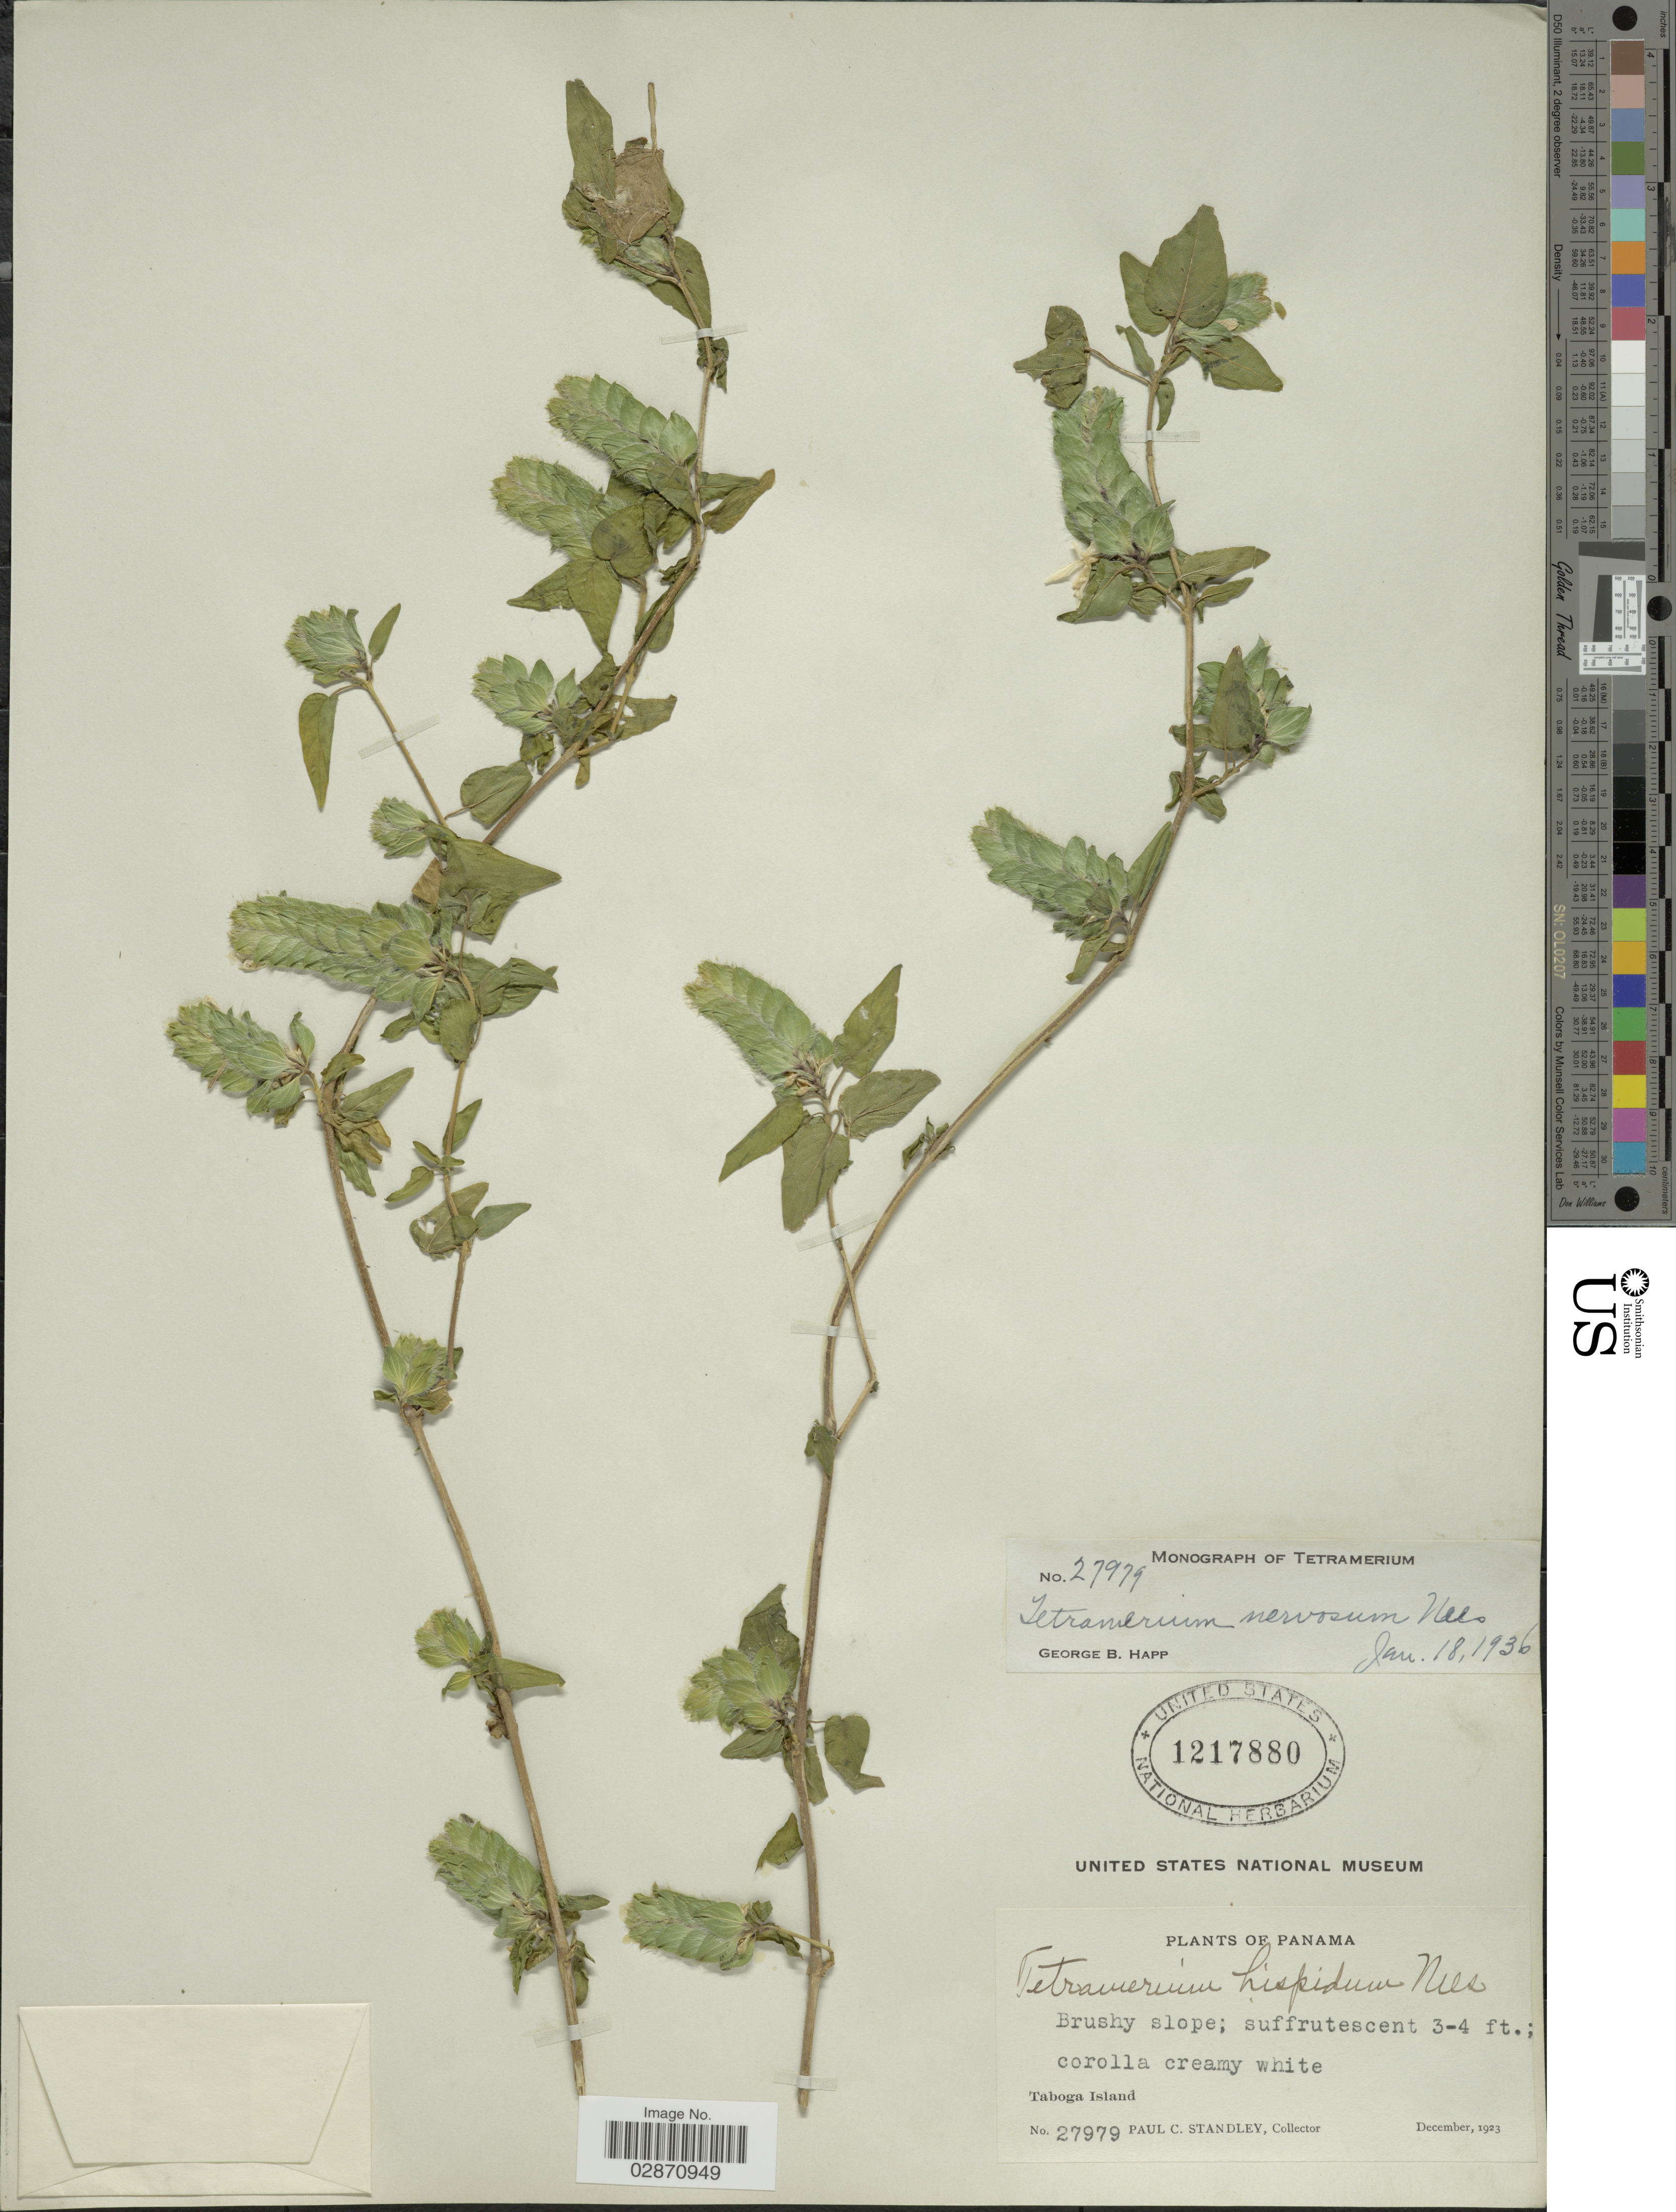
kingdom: Plantae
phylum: Tracheophyta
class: Magnoliopsida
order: Lamiales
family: Acanthaceae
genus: Tetramerium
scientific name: Tetramerium nervosum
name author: Nees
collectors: P. C. Standley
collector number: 27979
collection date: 1923-12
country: Panama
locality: Taboga Island.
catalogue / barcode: US 1217880